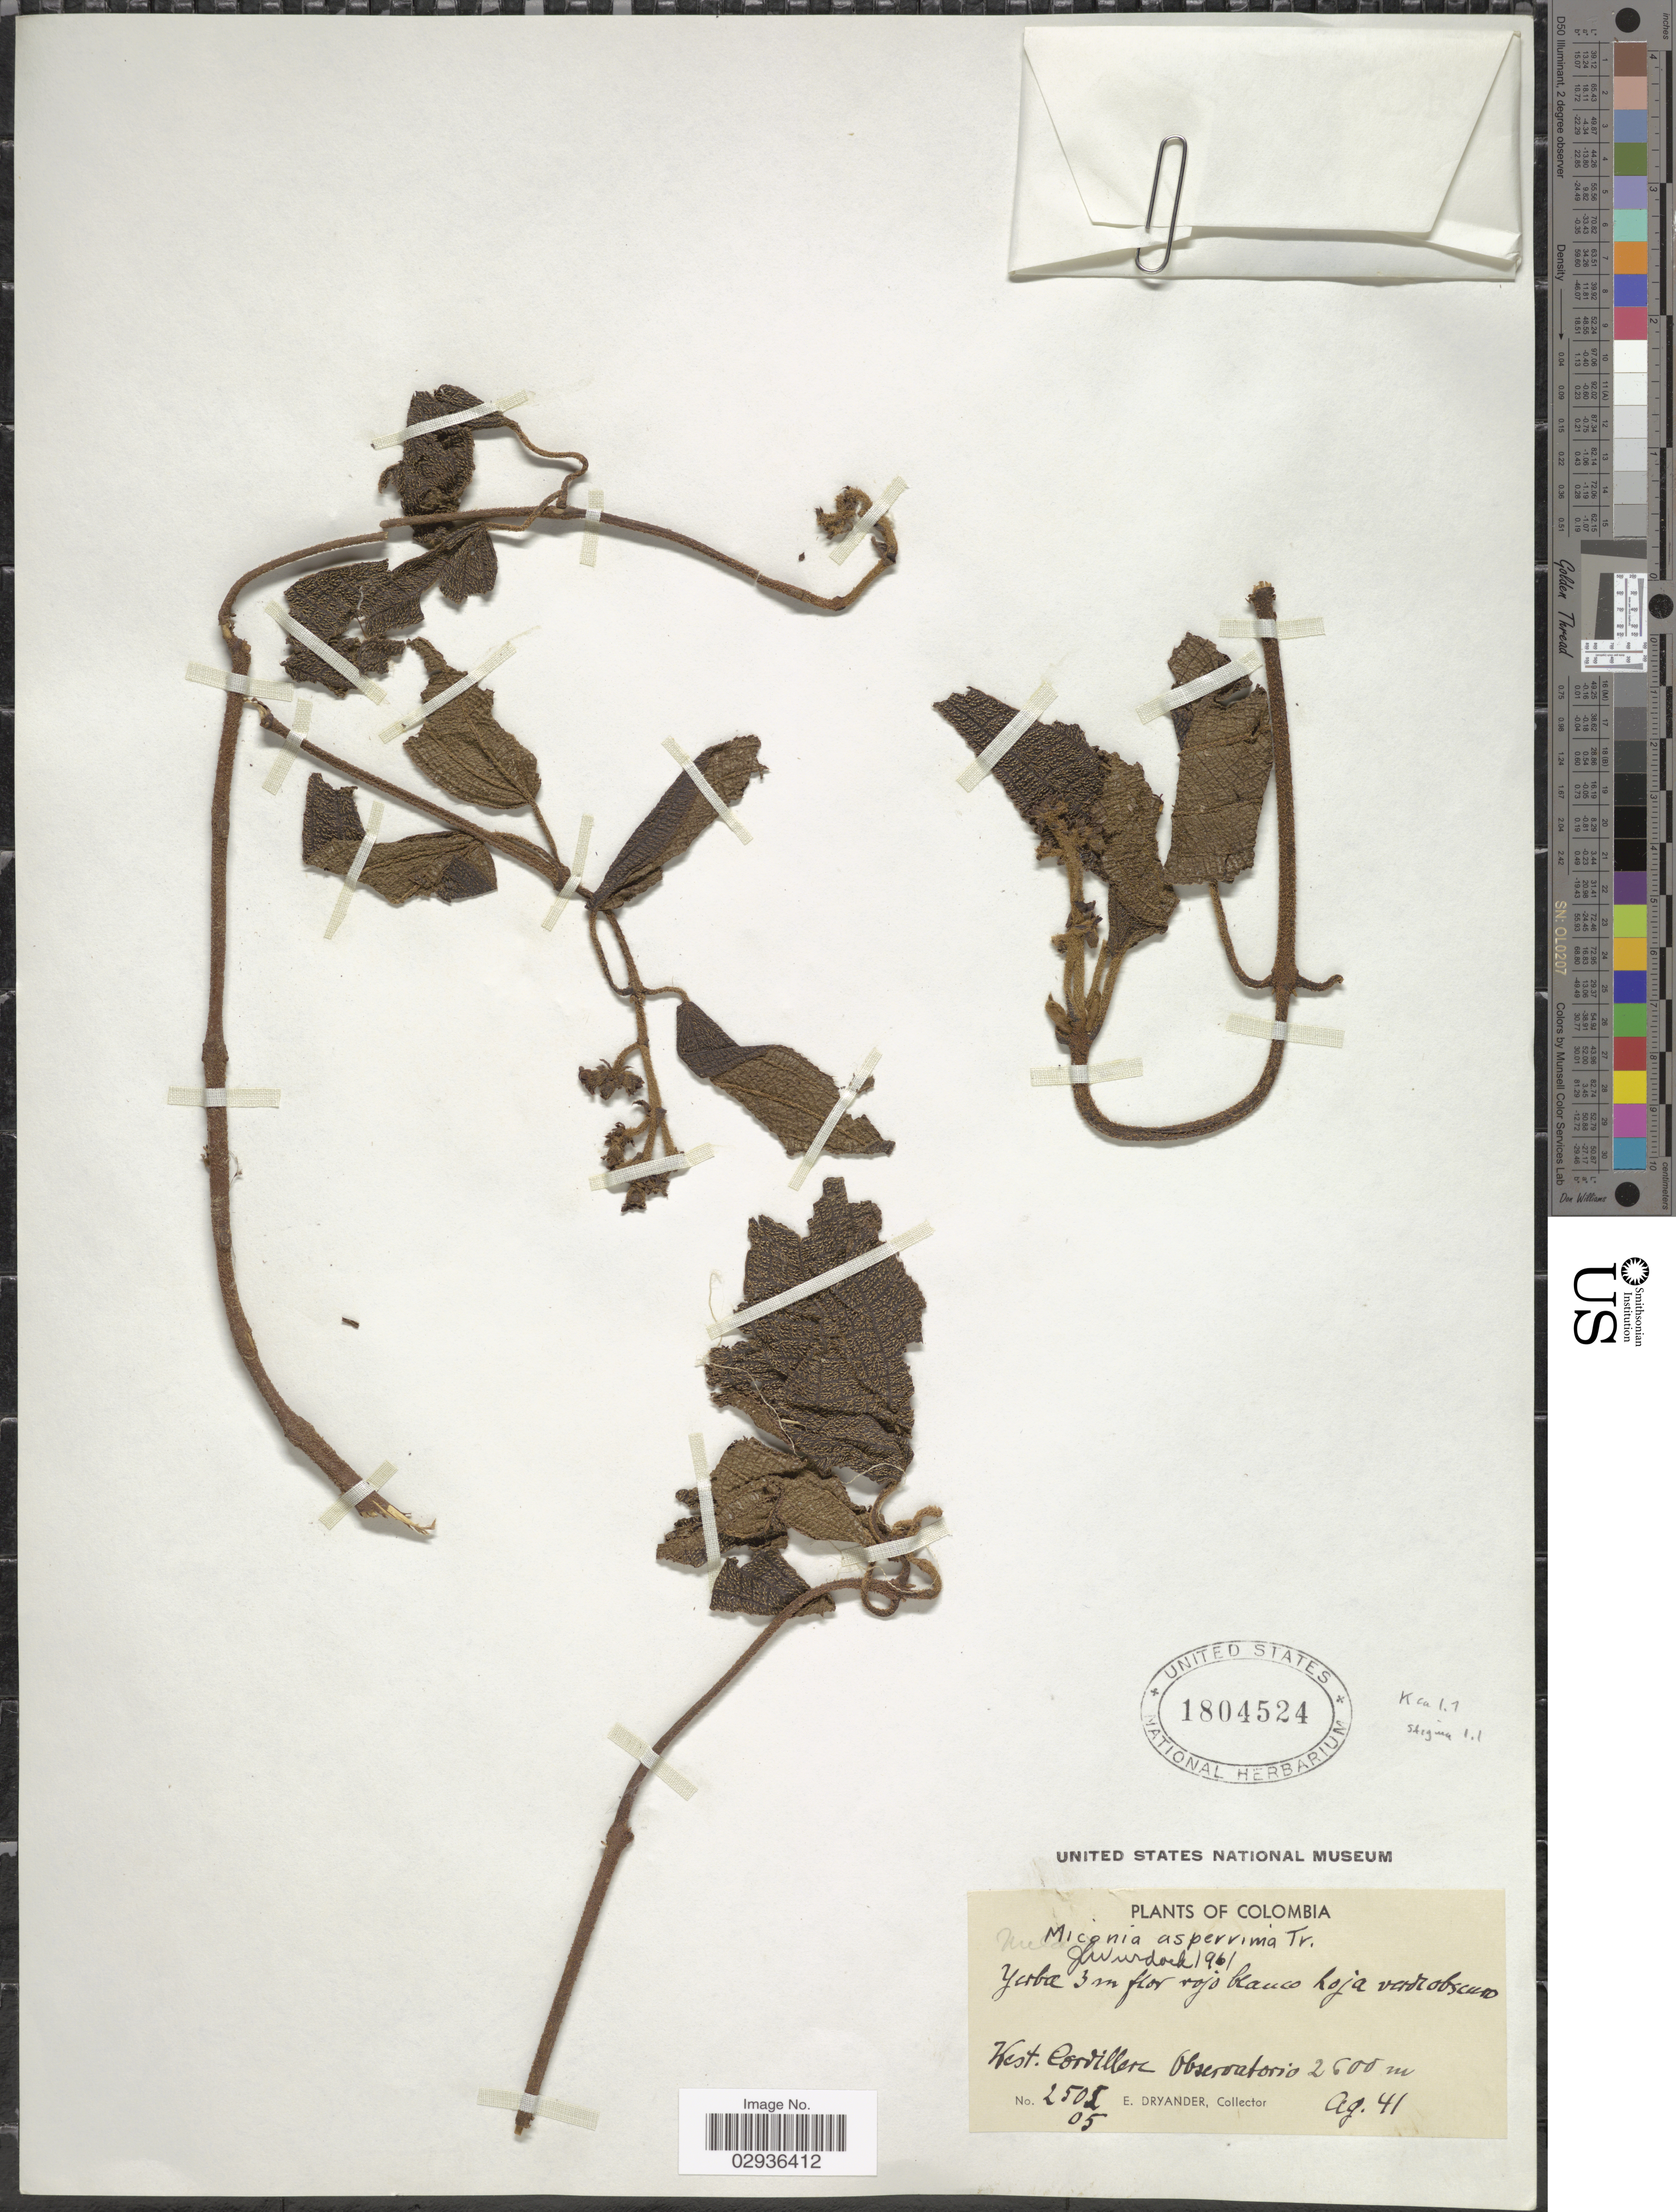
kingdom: Plantae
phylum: Tracheophyta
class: Magnoliopsida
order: Myrtales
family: Melastomataceae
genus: Miconia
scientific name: Miconia asperrima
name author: Triana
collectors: E. Dryander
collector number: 2505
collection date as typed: Transcribed d/m/y: /8/41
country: Colombia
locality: West Cordillera Observatorio.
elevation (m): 2600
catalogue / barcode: US 1804524